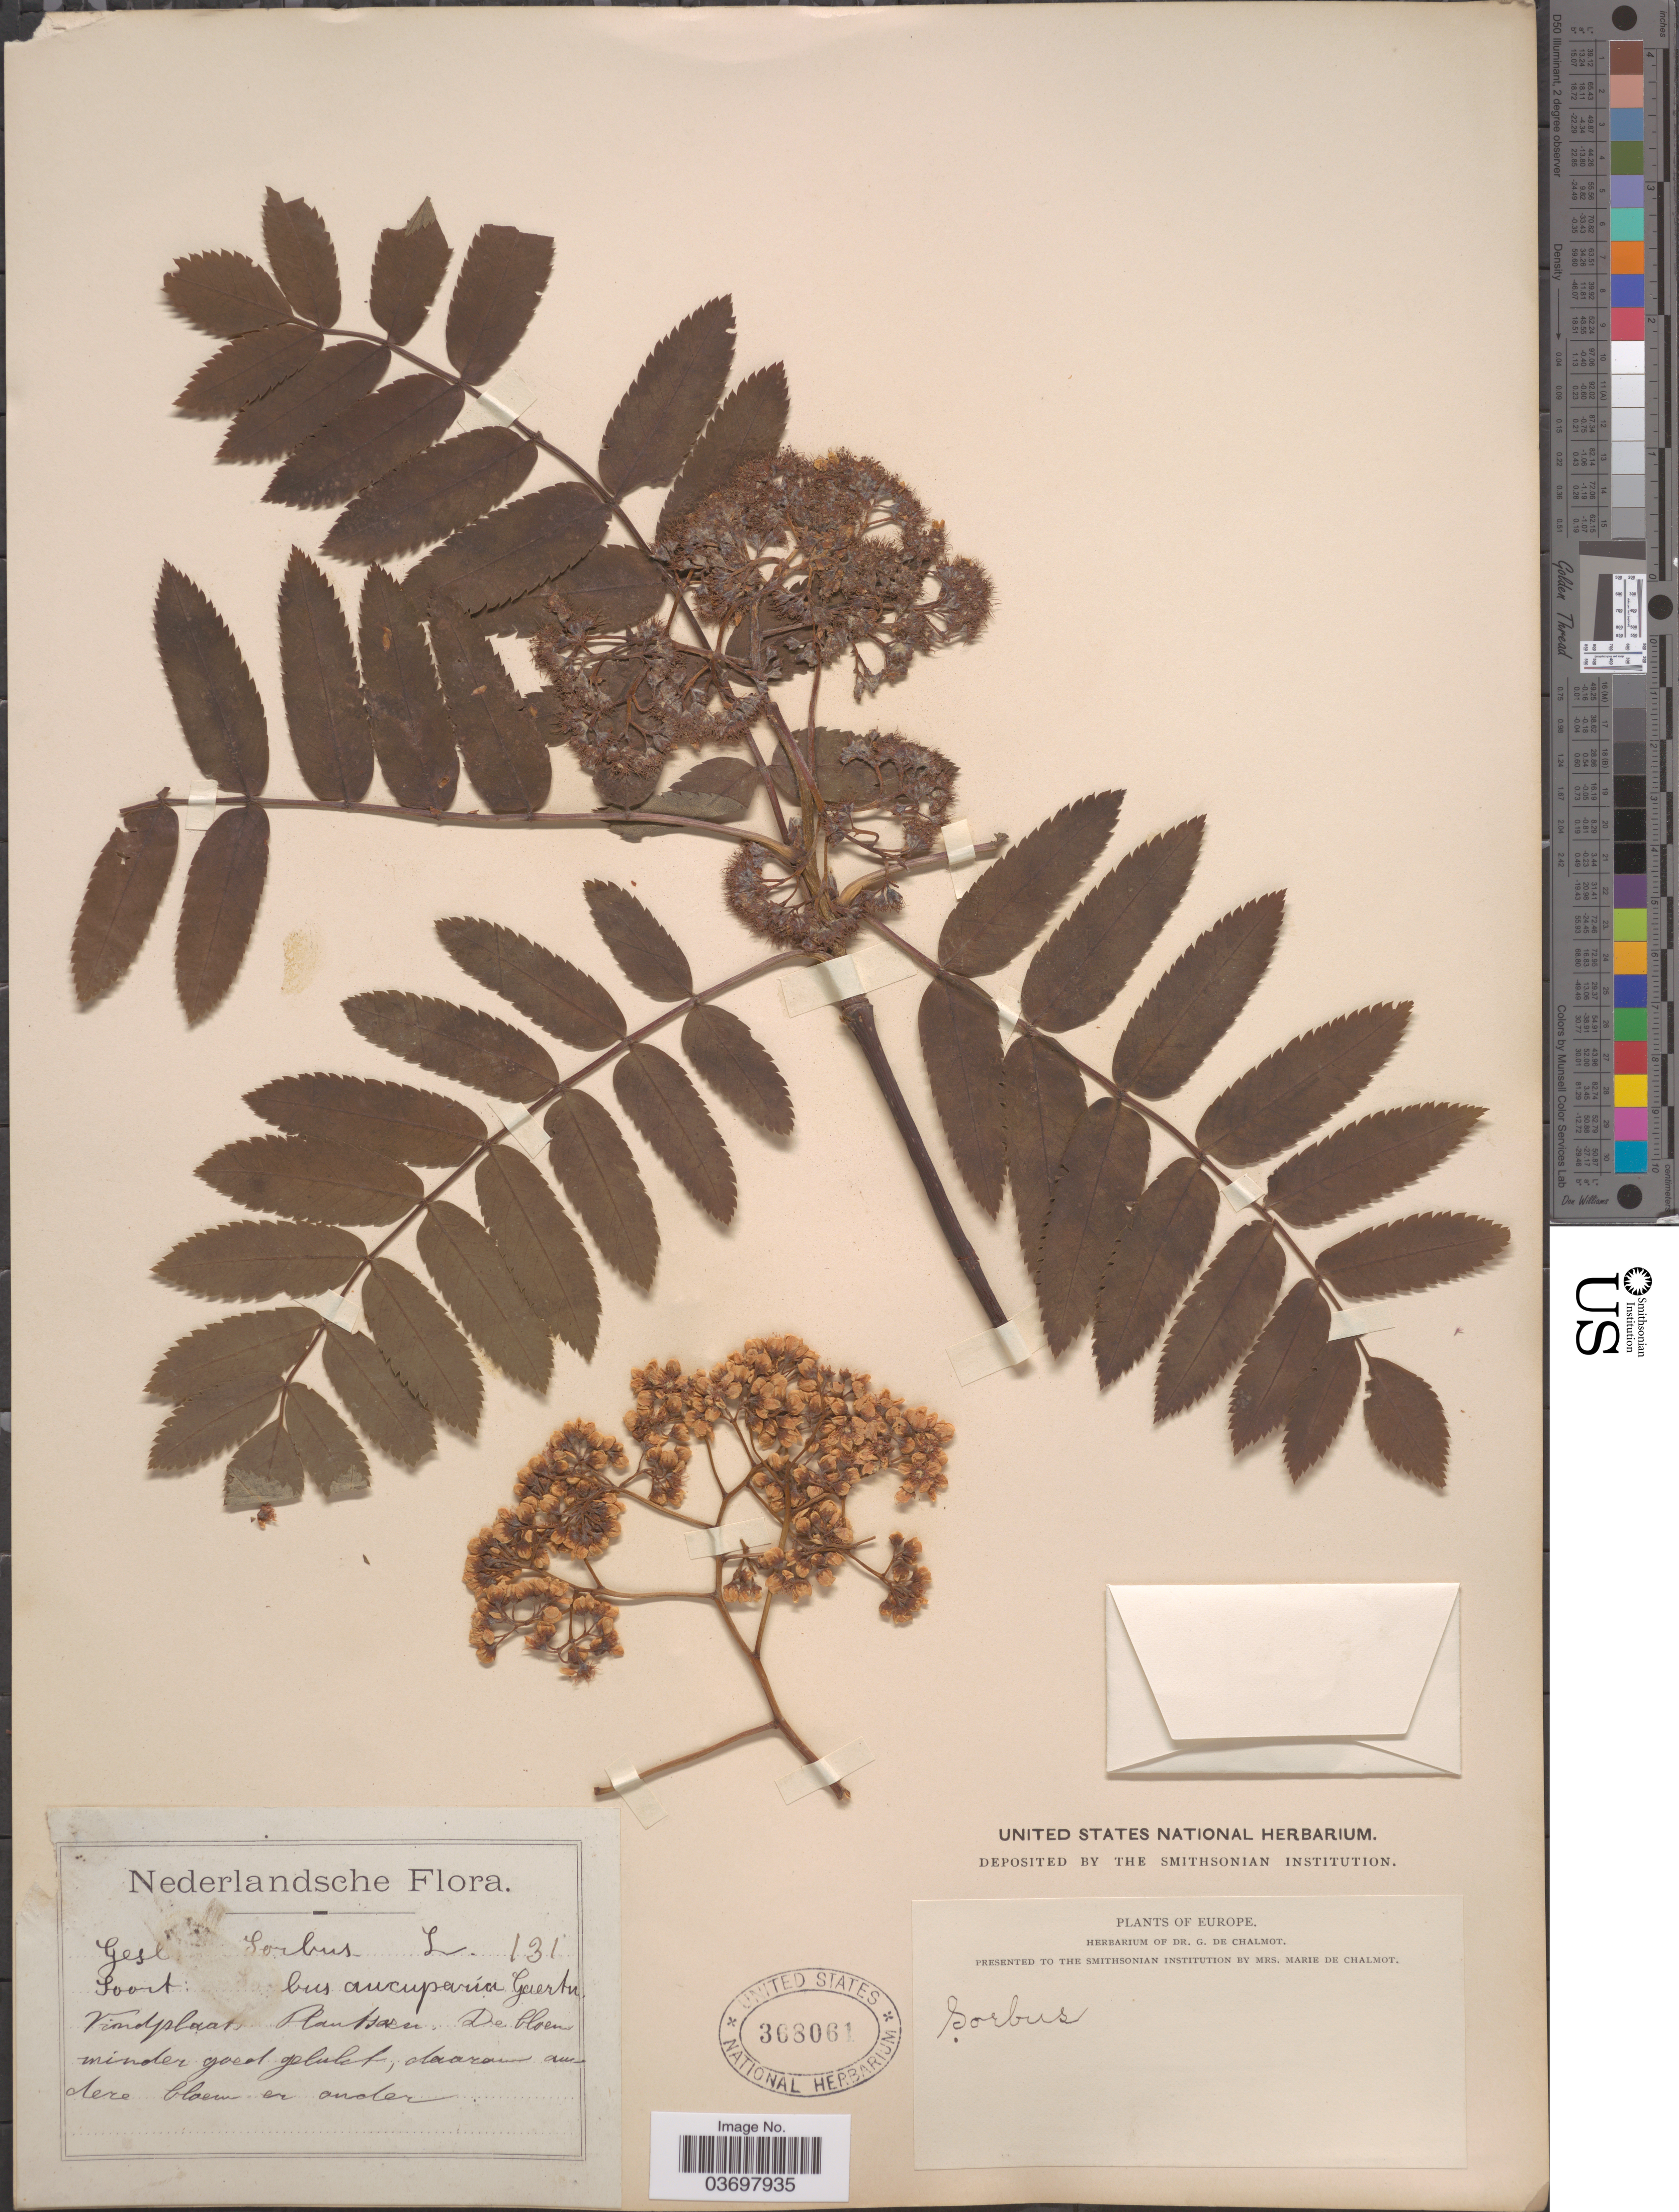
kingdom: Plantae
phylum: Tracheophyta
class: Magnoliopsida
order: Rosales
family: Rosaceae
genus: Sorbus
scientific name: Sorbus aucuparia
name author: L.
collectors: ex herb. G. de Chalmot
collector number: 131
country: Netherlands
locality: Plantsoen.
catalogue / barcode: US 368061